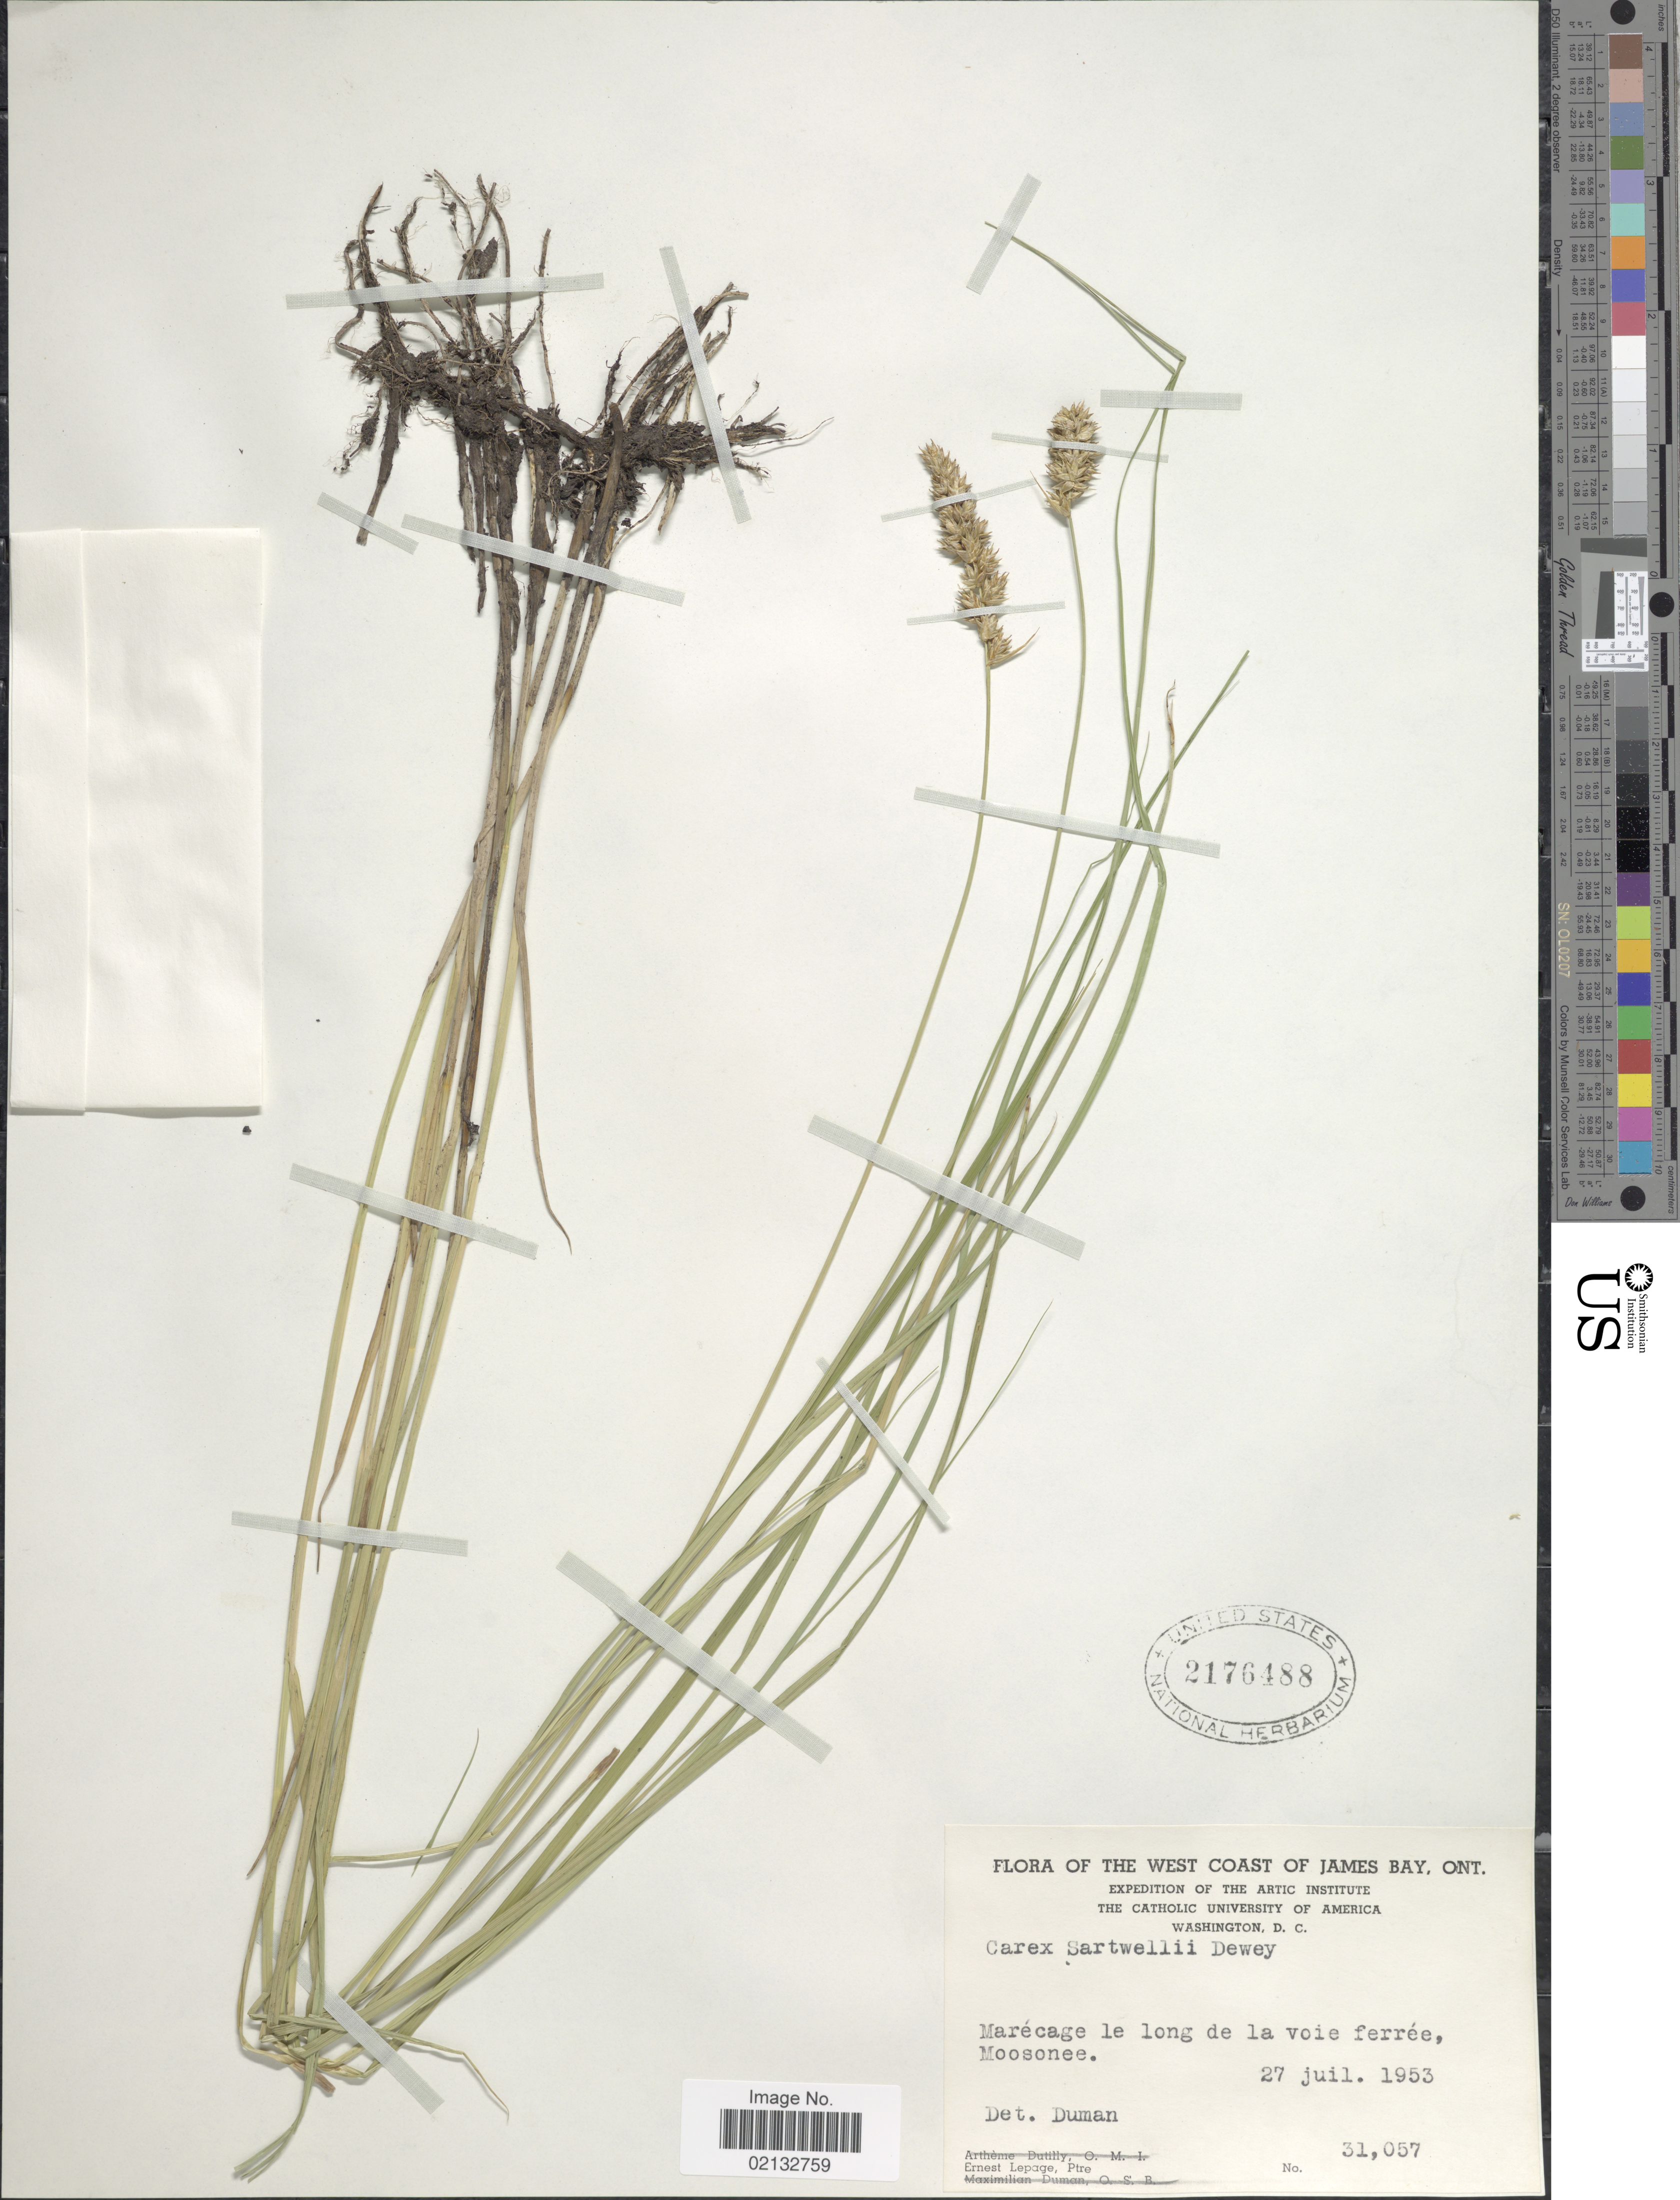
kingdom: Plantae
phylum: Tracheophyta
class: Liliopsida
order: Poales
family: Cyperaceae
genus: Carex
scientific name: Carex sartwellii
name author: Dewey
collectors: E. Lepage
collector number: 31057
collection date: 1953-07-27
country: Canada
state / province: Ontario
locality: West Coast of James Bay. Marecage le long de la voie ferree, Moosonee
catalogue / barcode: US 2176488